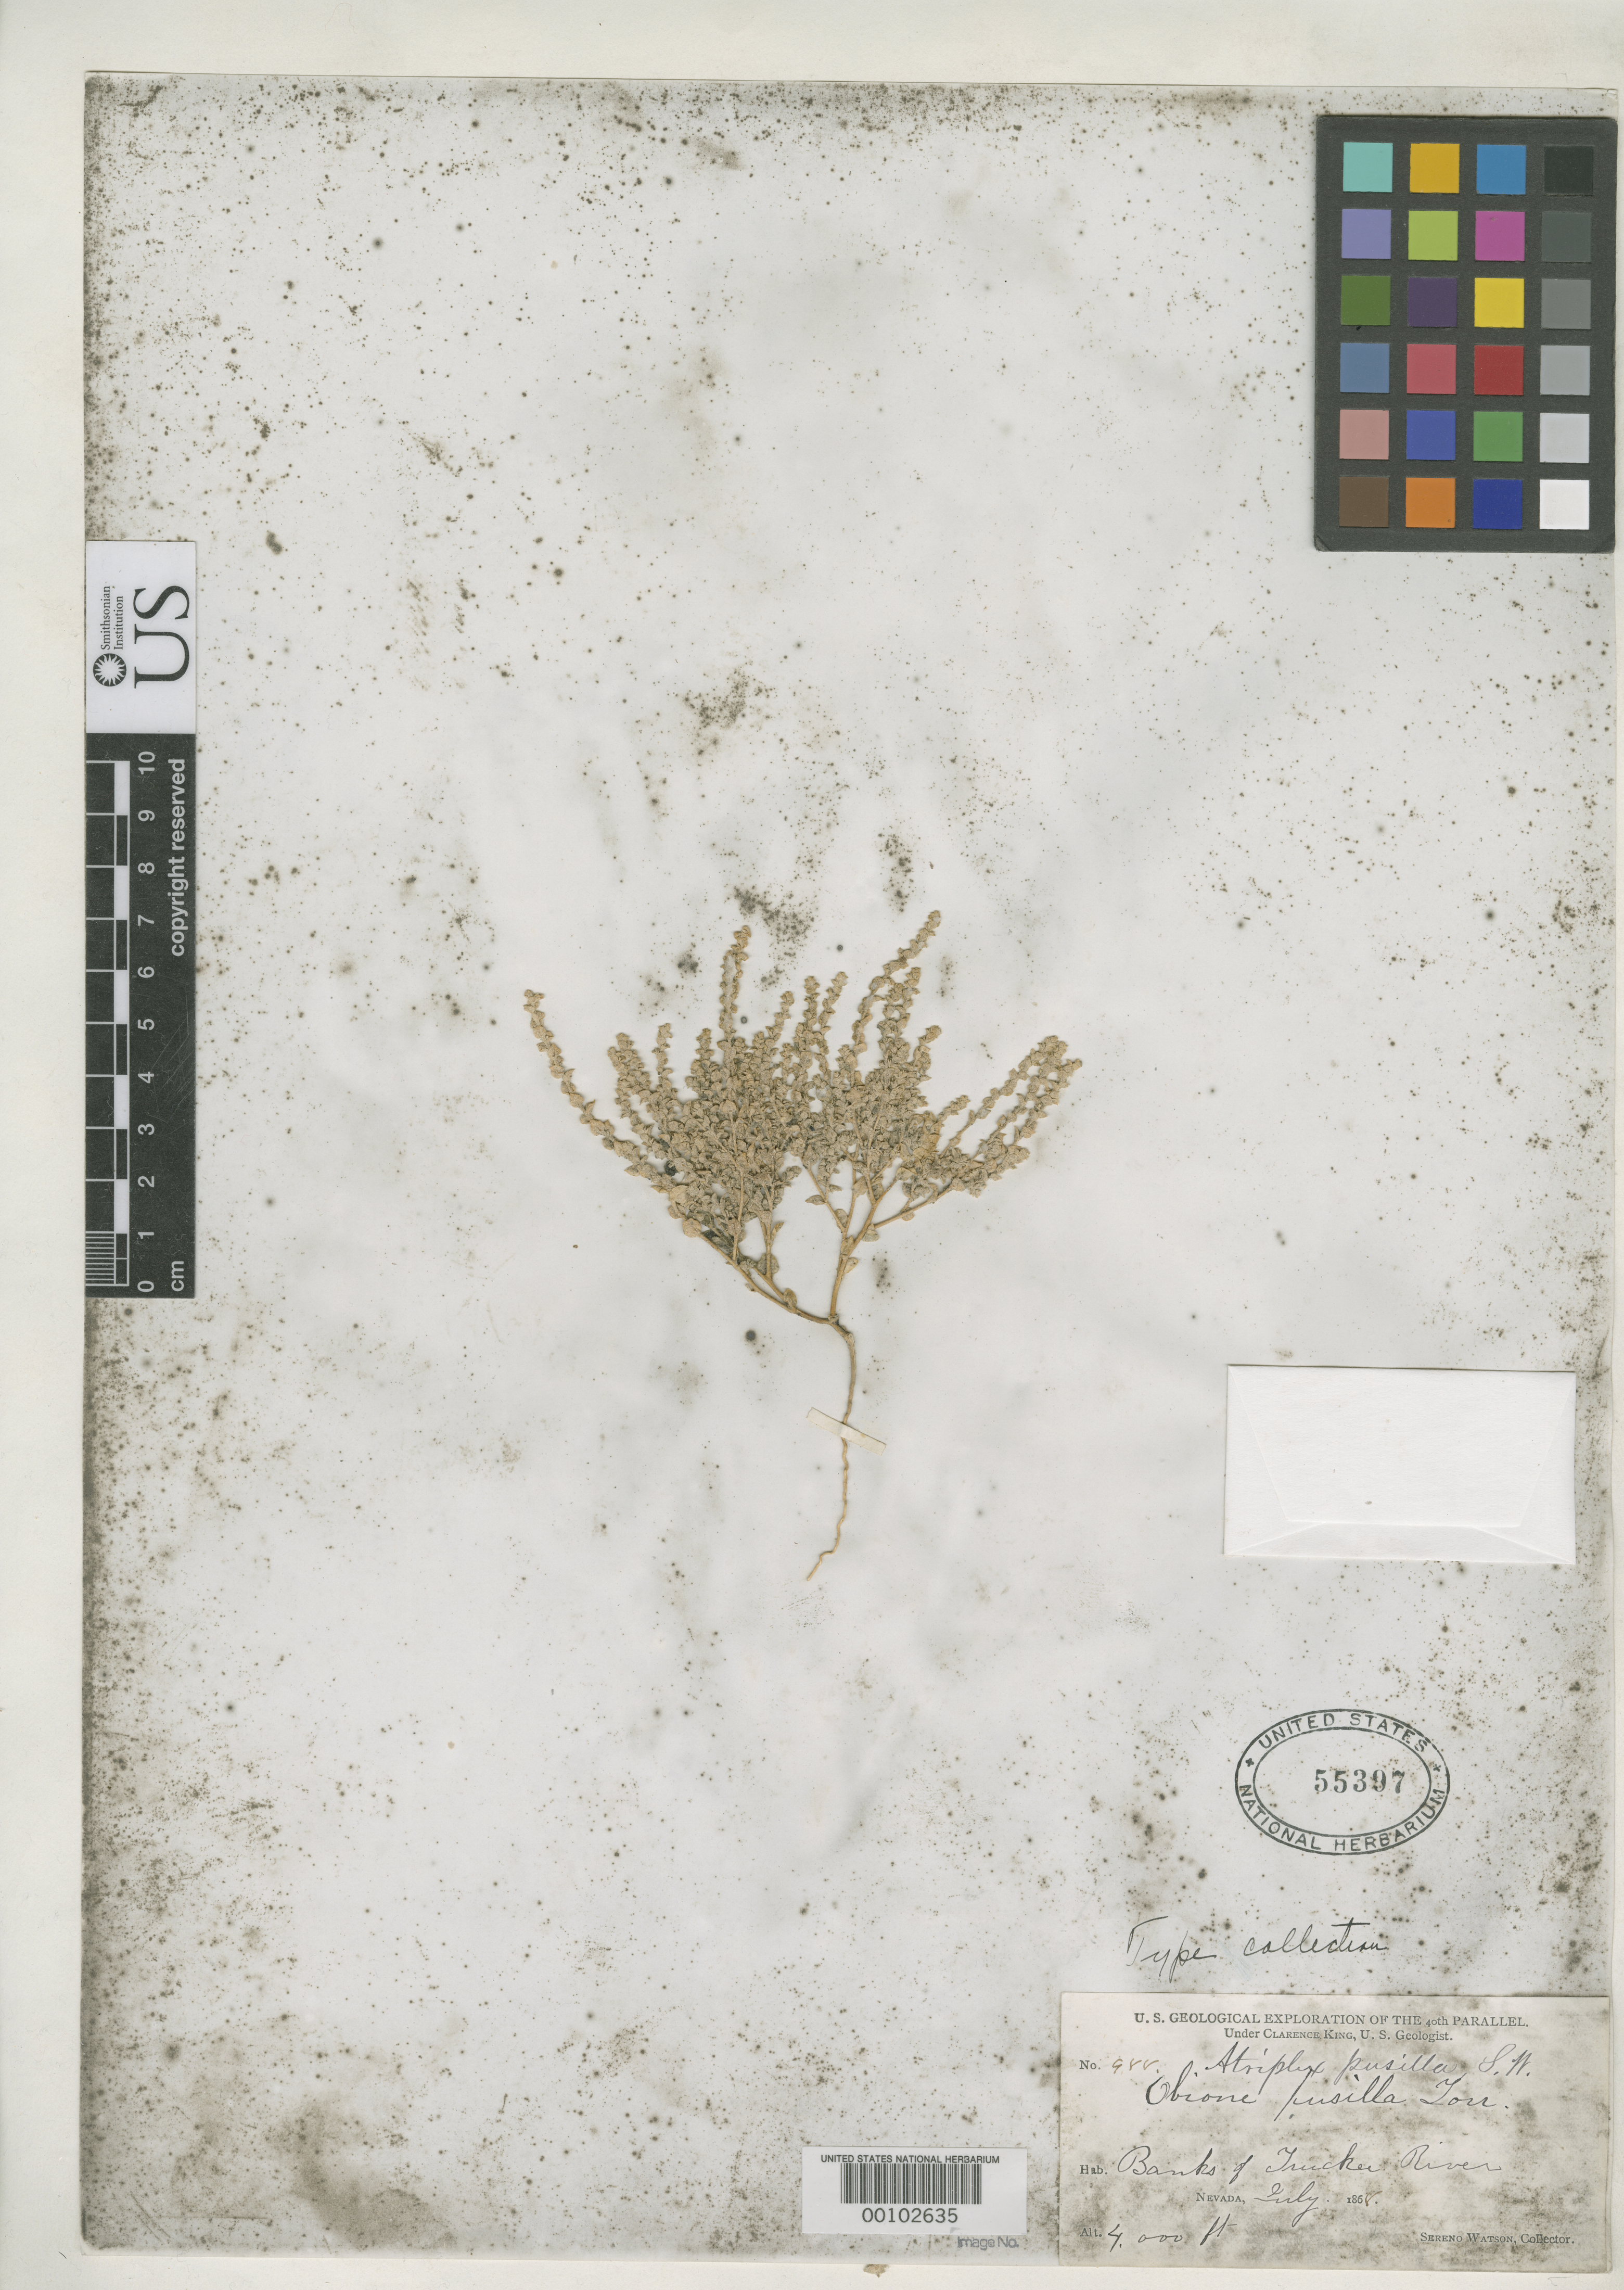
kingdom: Plantae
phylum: Tracheophyta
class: Magnoliopsida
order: Caryophyllales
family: Amaranthaceae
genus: Obione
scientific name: Obione pusilla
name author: Torr. in C. King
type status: Syntype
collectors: S. Watson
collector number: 988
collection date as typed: Jul 1868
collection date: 1868-07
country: United States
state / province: Nevada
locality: Truckee River.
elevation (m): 1219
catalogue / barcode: US 55397